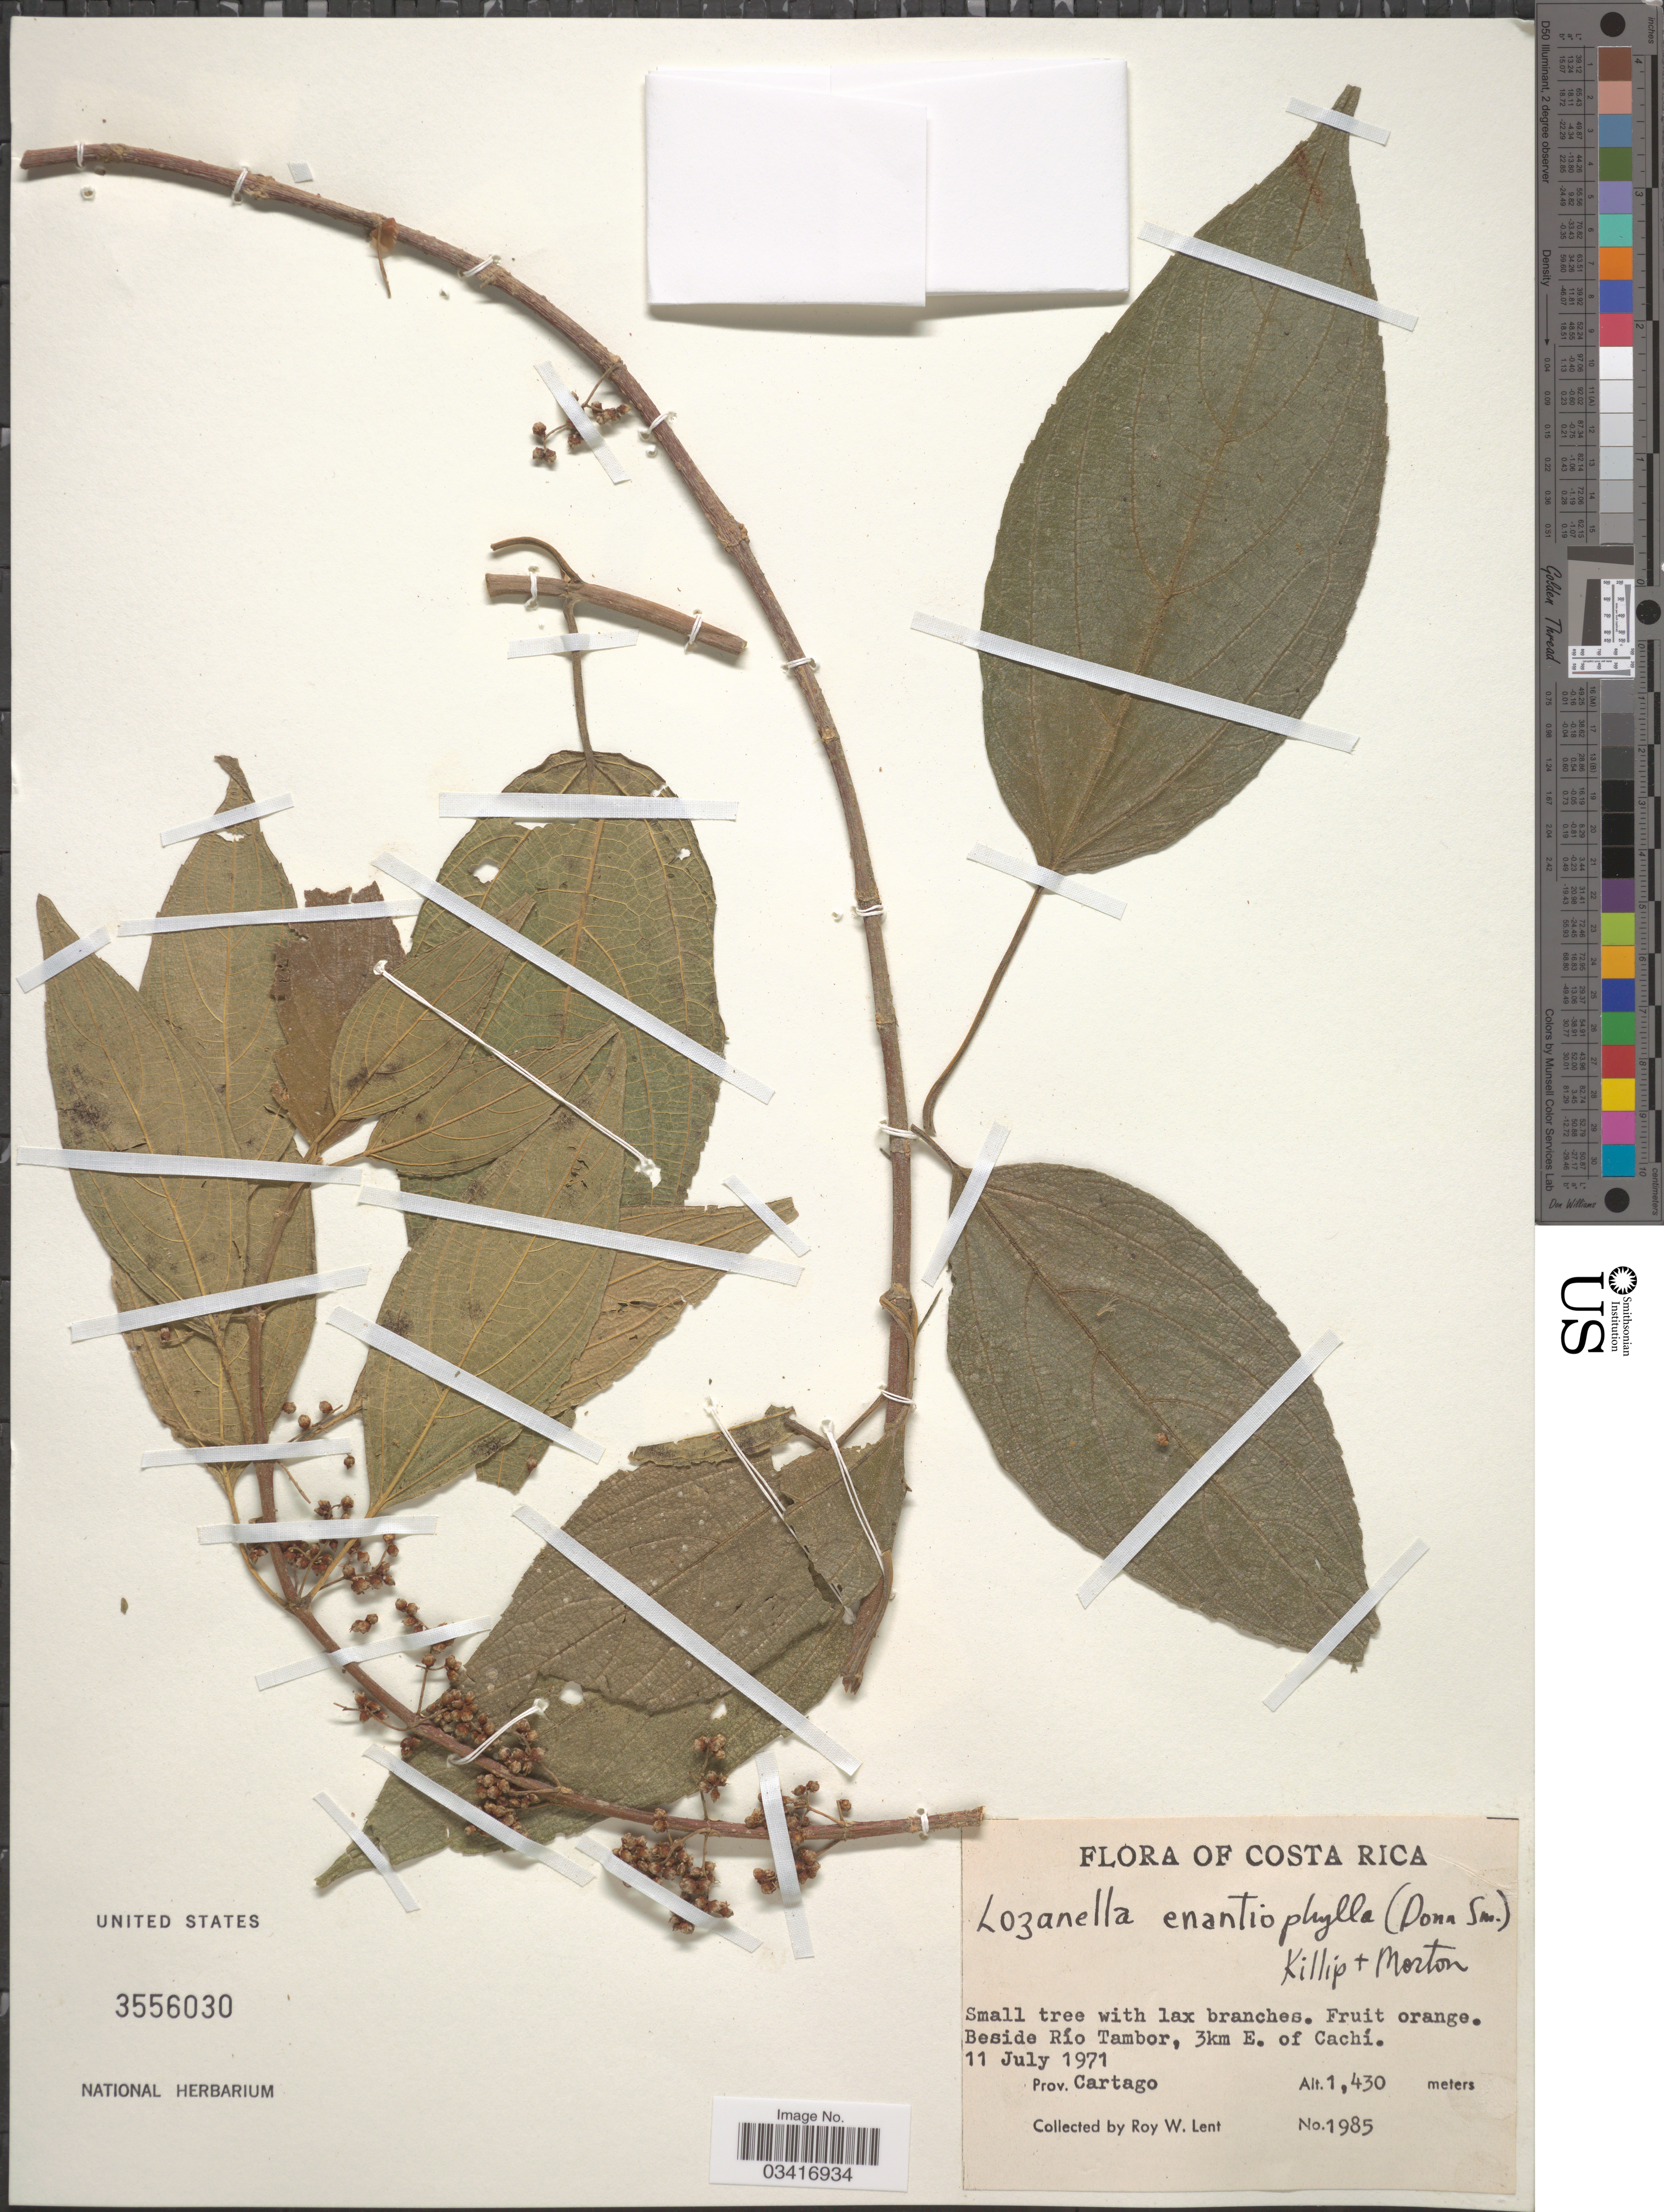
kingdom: Plantae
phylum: Tracheophyta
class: Magnoliopsida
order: Rosales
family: Cannabaceae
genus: Lozanella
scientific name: Lozanella enantiophylla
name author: (Donn. Sm.) Killip & C.V. Morton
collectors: R. W. Lent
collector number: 1985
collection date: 1971-07-11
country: Costa Rica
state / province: Cartago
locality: Beside Río Tambor, 3km E. of Cachí.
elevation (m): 1430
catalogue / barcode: US 3556030